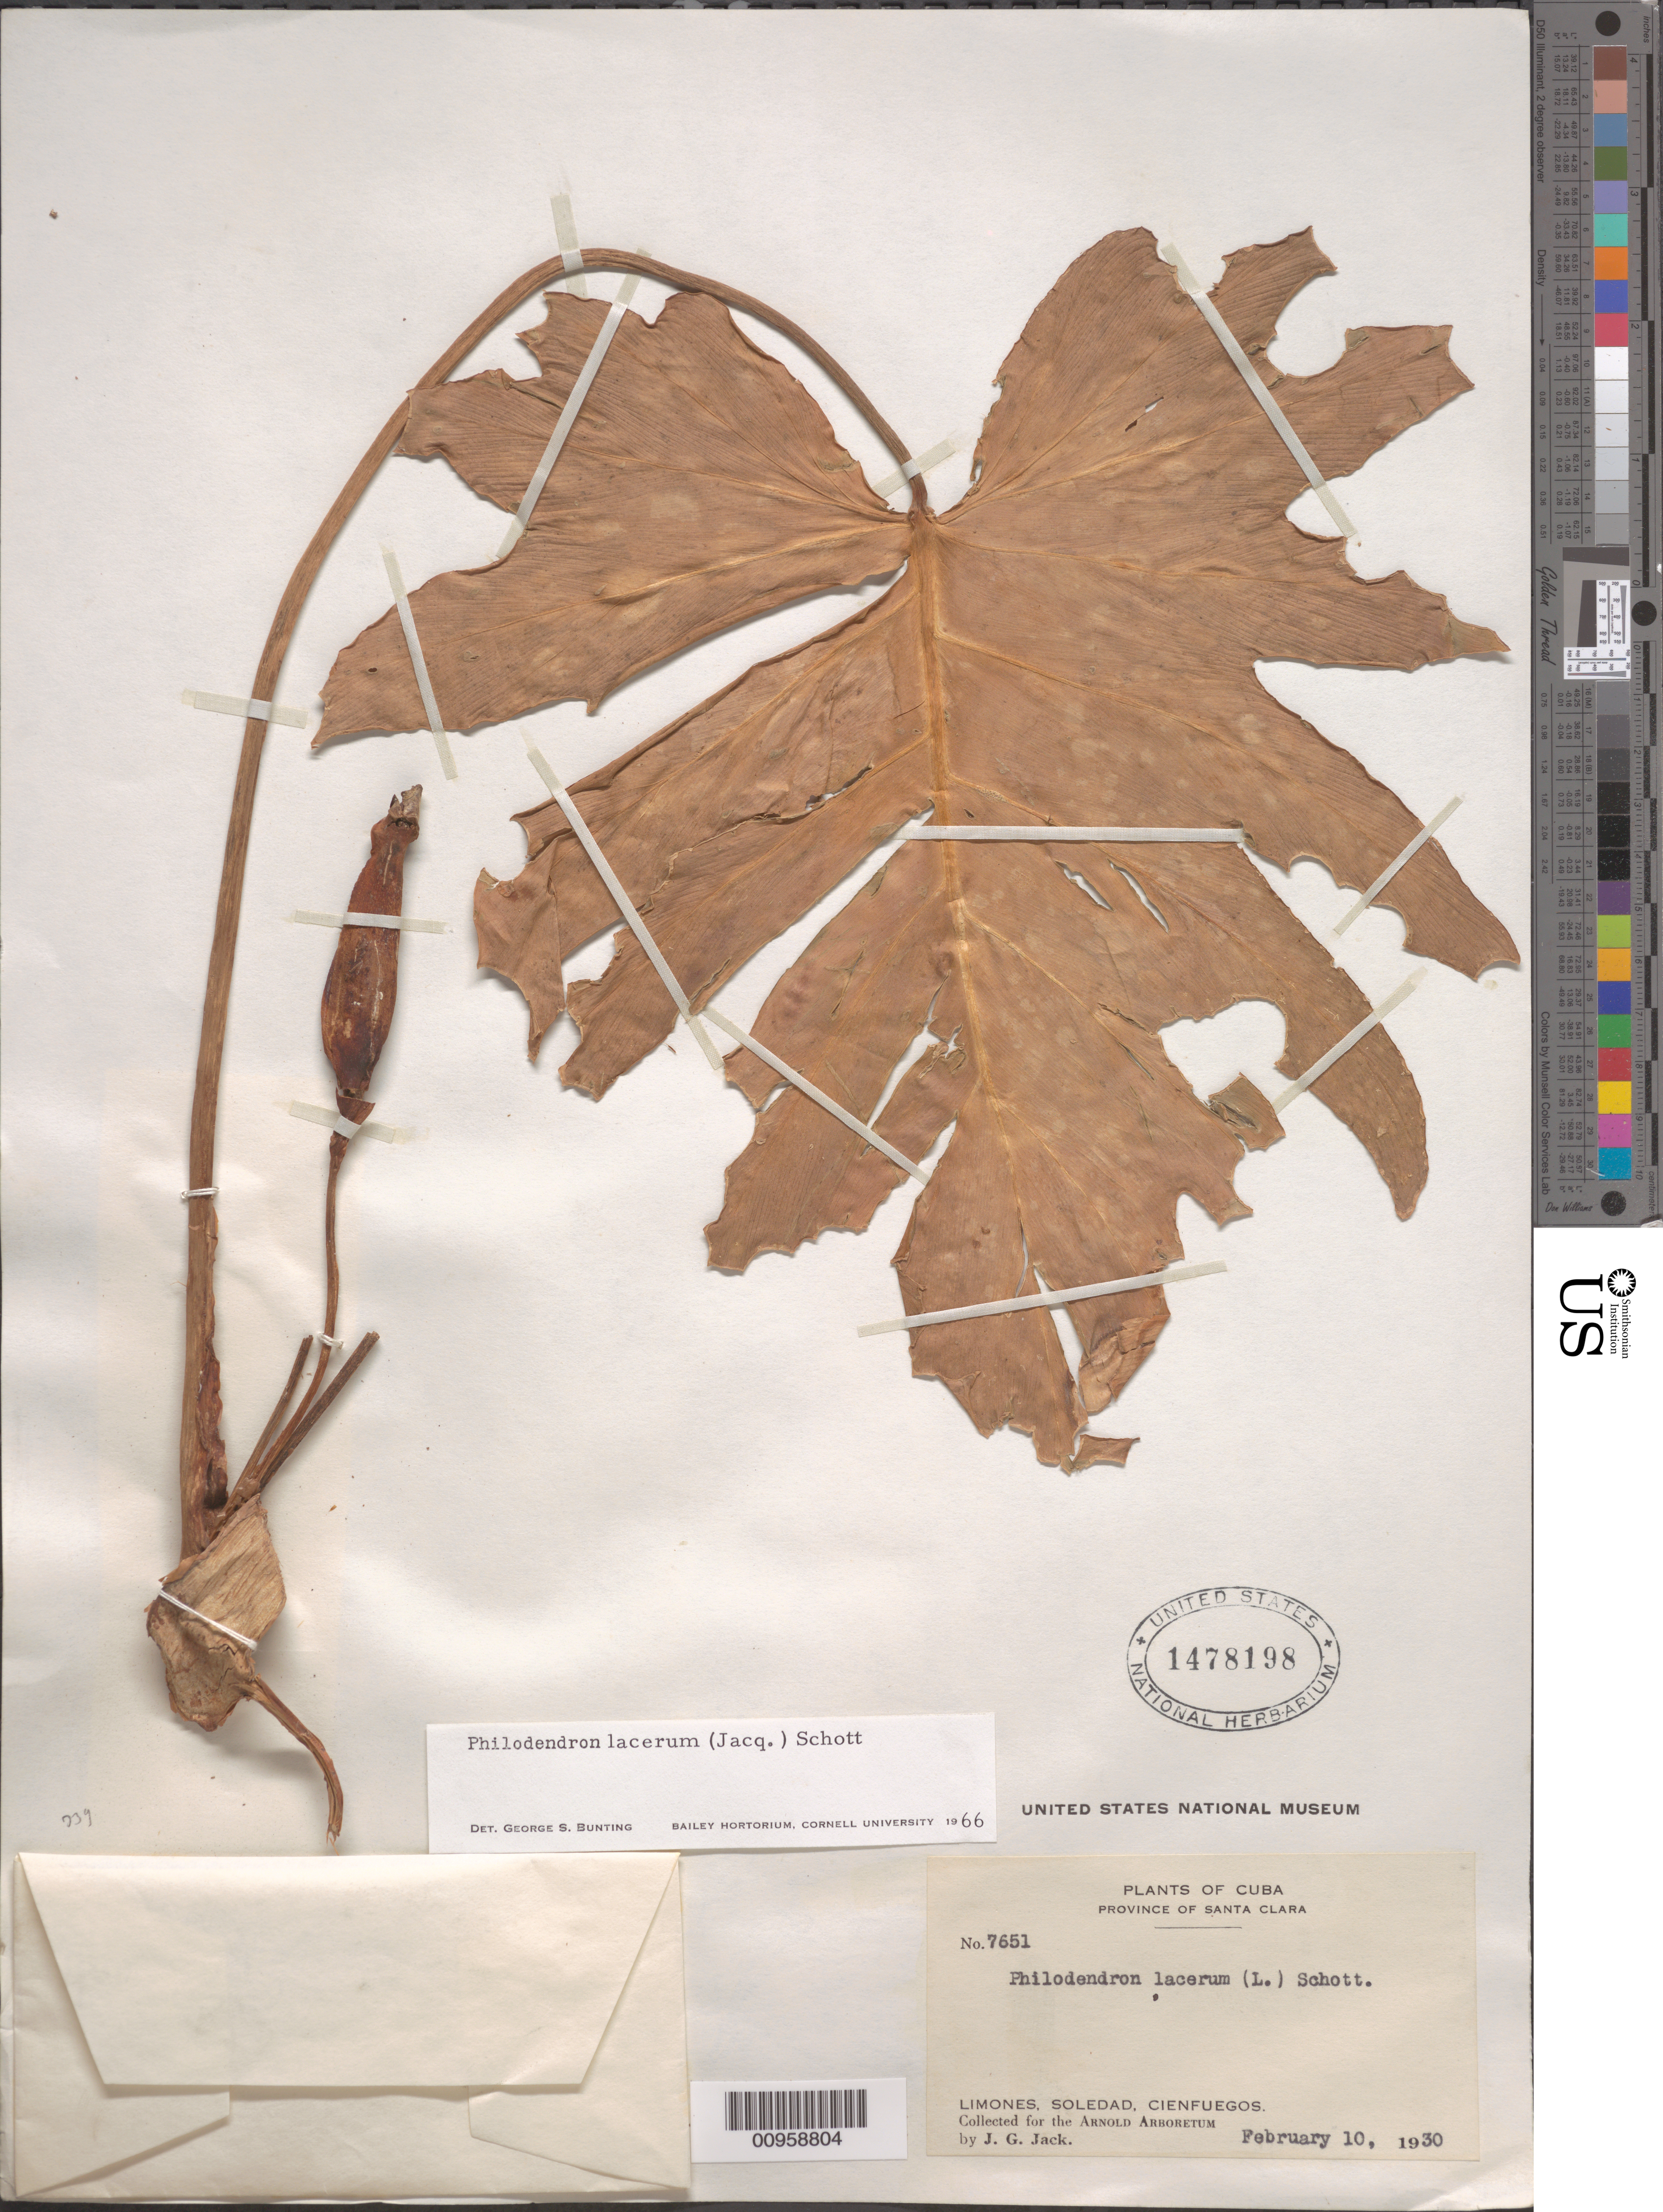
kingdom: Plantae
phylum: Tracheophyta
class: Liliopsida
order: Alismatales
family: Araceae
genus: Philodendron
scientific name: Philodendron lacerum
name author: (Jacq.) Schott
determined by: Bunting, G. S.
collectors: J. G. Jack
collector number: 7651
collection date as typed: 10 Feb 1930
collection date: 1930-02-10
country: Cuba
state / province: Cienfuegos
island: Cuba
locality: Limones, Soledad, Cienfuegos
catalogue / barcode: US 1478198